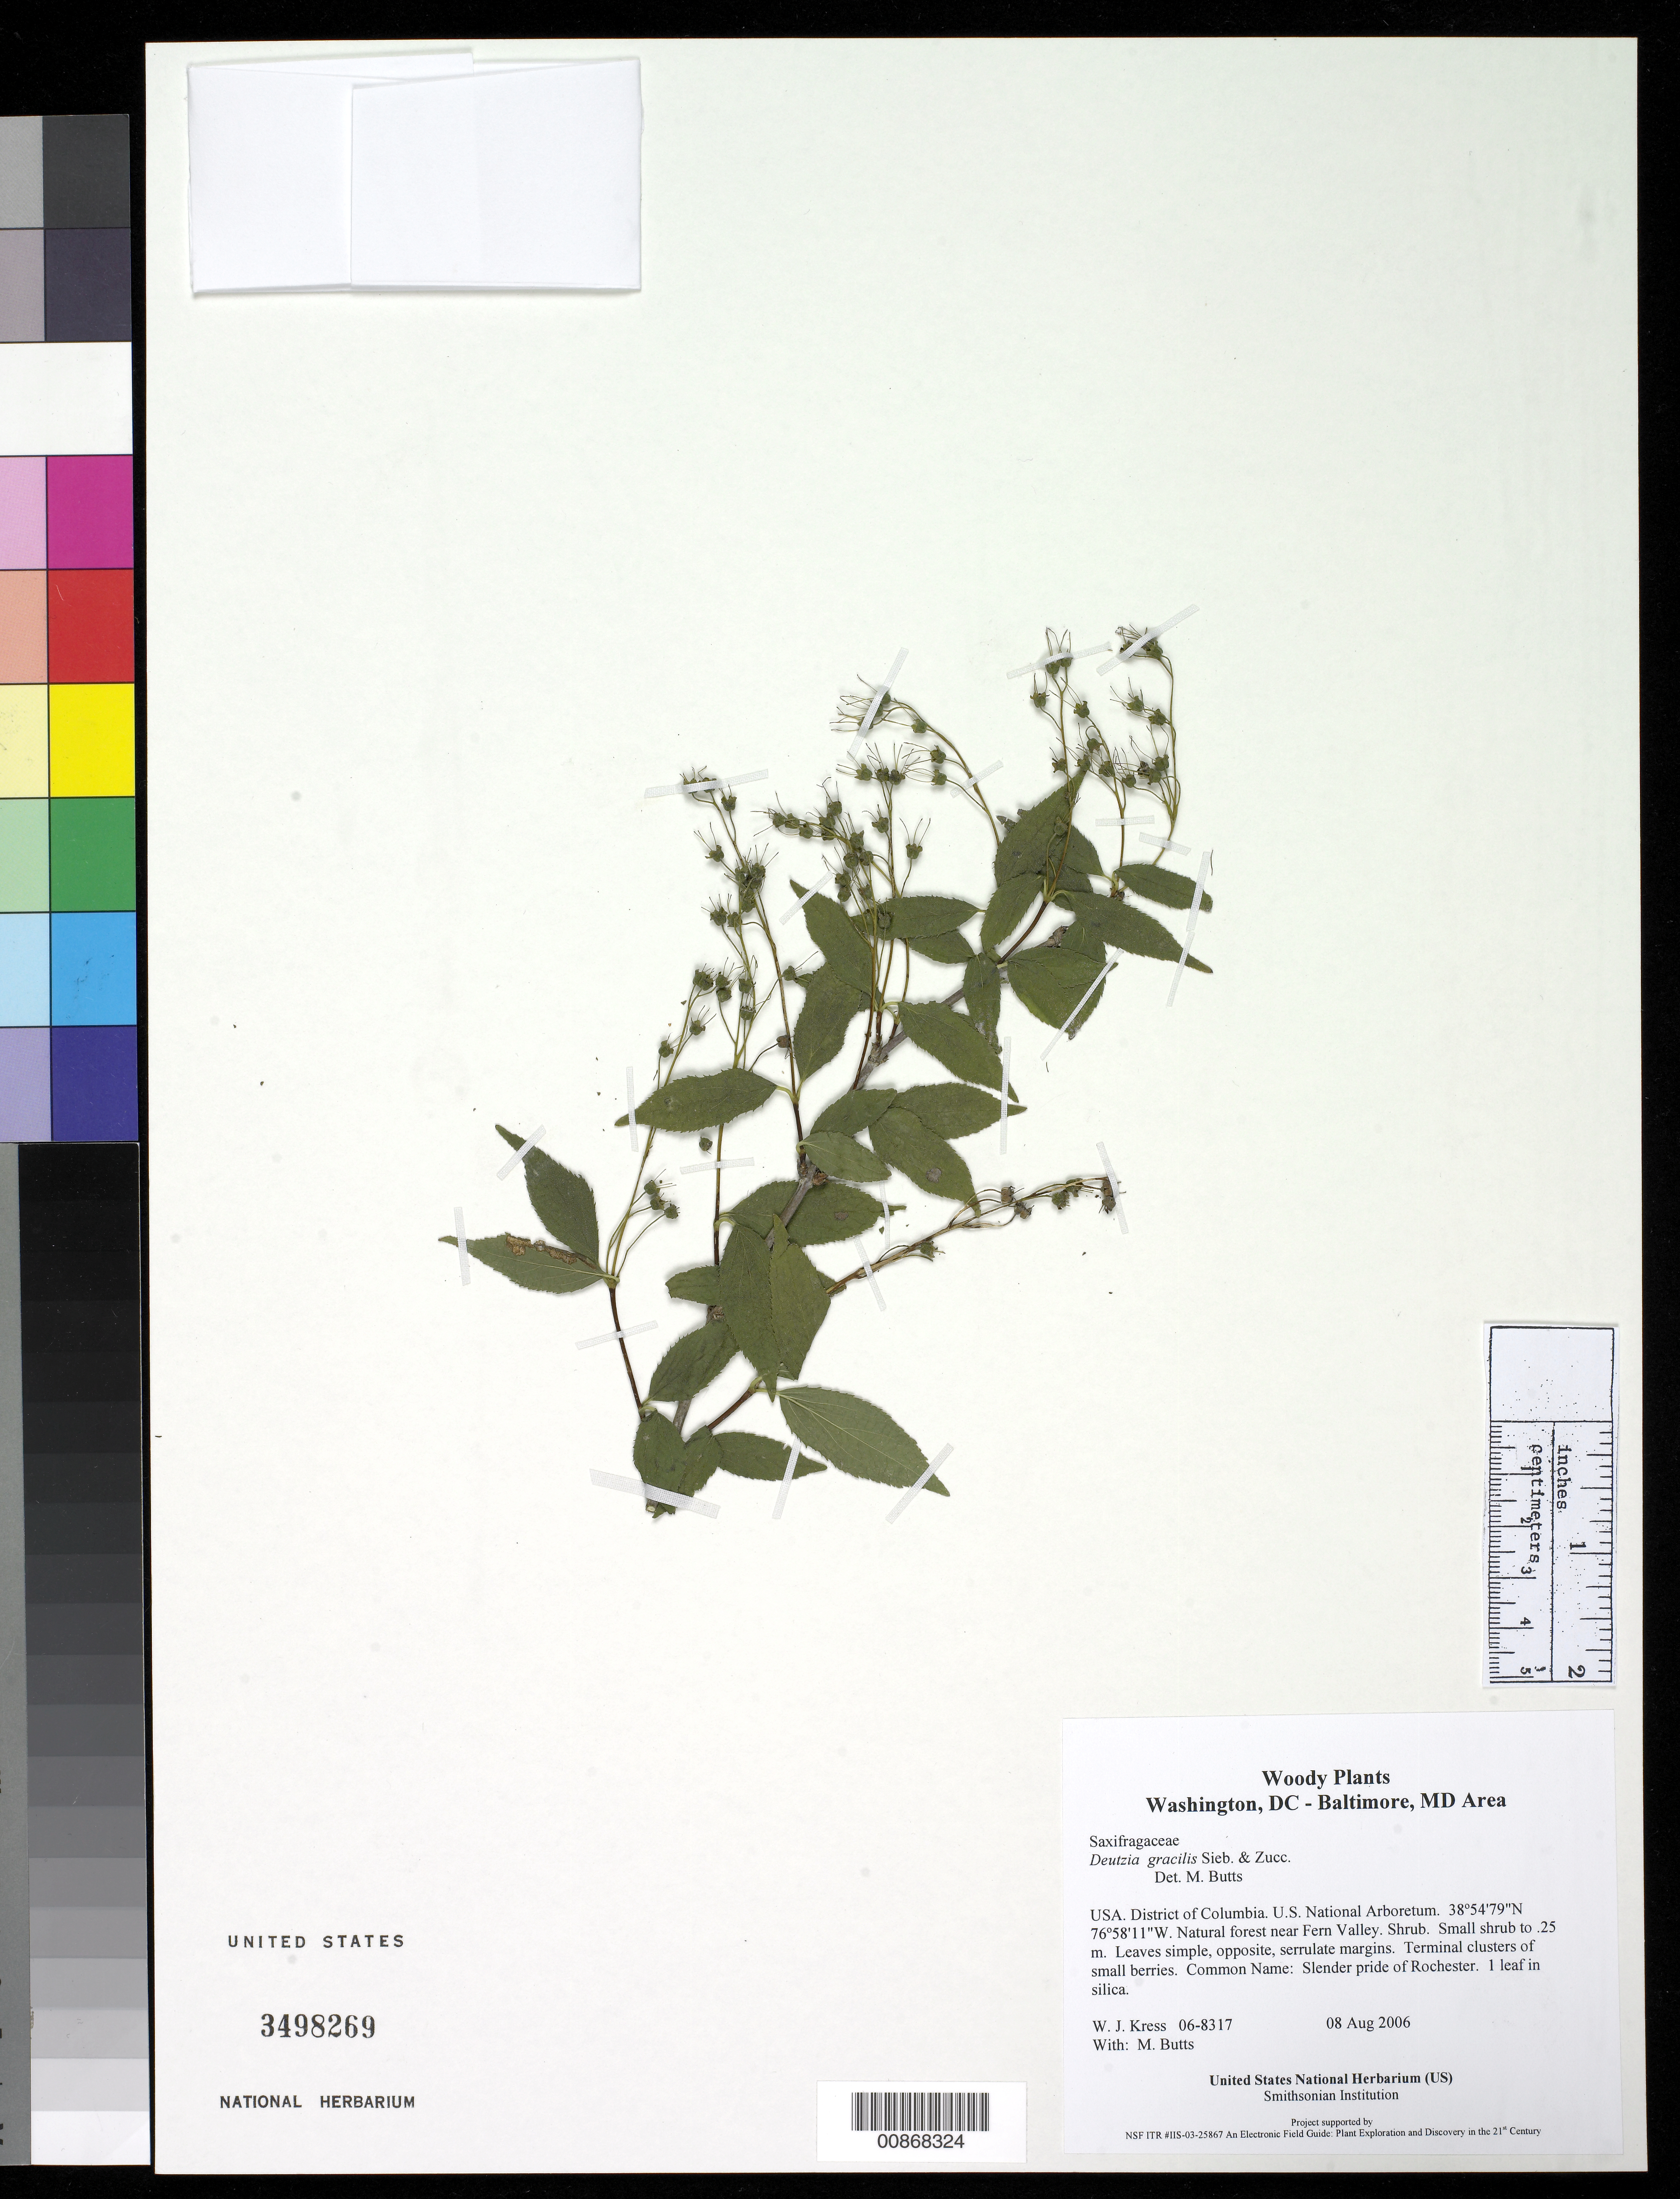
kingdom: Plantae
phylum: Tracheophyta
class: Magnoliopsida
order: Cornales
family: Hydrangeaceae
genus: Deutzia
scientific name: Deutzia gracilis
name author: Siebold & Zucc.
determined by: Butts, M. B.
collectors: W. J. Kress & M. B. Butts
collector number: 06-8317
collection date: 2006-08-08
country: United States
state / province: District of Columbia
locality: U.S. National Arboretum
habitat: Natural forest near Fern Valley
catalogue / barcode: US 3498269